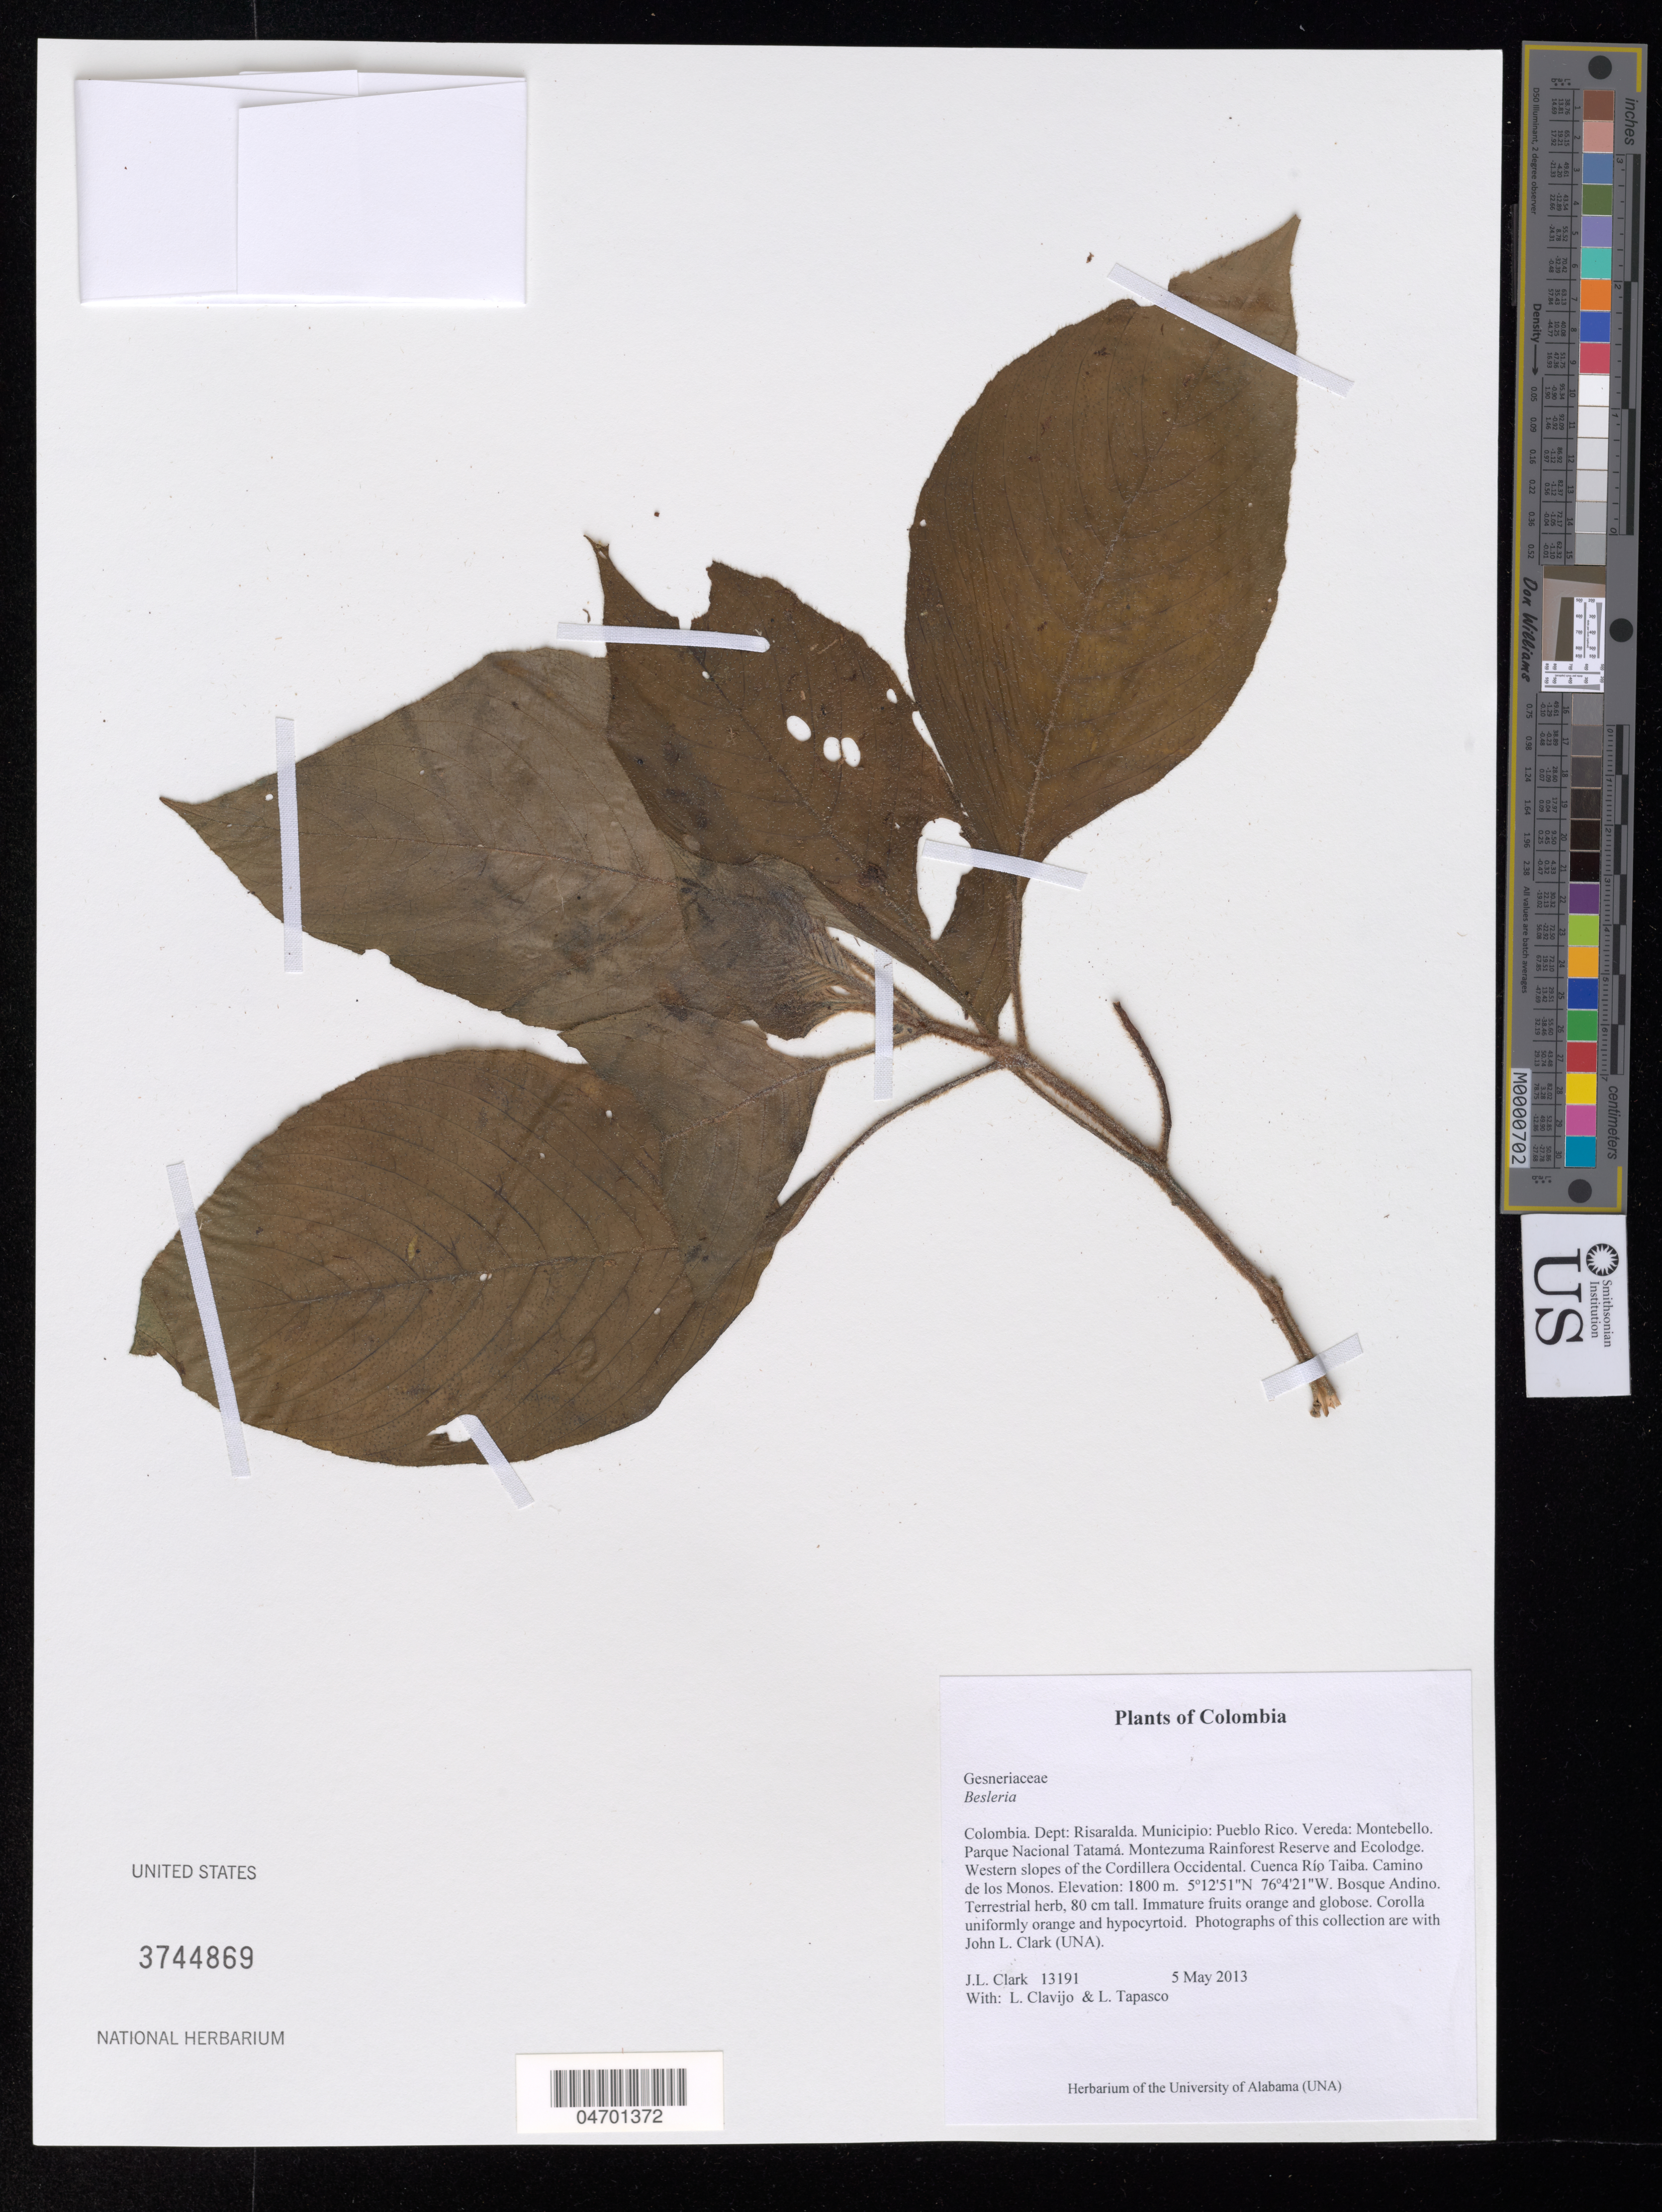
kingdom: Plantae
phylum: Tracheophyta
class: Magnoliopsida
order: Lamiales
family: Gesneriaceae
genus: Besleria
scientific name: Besleria sp.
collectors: J. L. Clark, L. Clavijo & D. Olstein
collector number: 13191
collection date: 2013-05-05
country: Colombia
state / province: Risaralda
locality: Dept: Risaralda. Municipio: Pueblo Rico. Vereda: Montebello. Montezuma: Puerto Rico. Vereda: Dept. Risaralda Nacional Nrisaldosaralda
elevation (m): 1800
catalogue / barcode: US 3744869